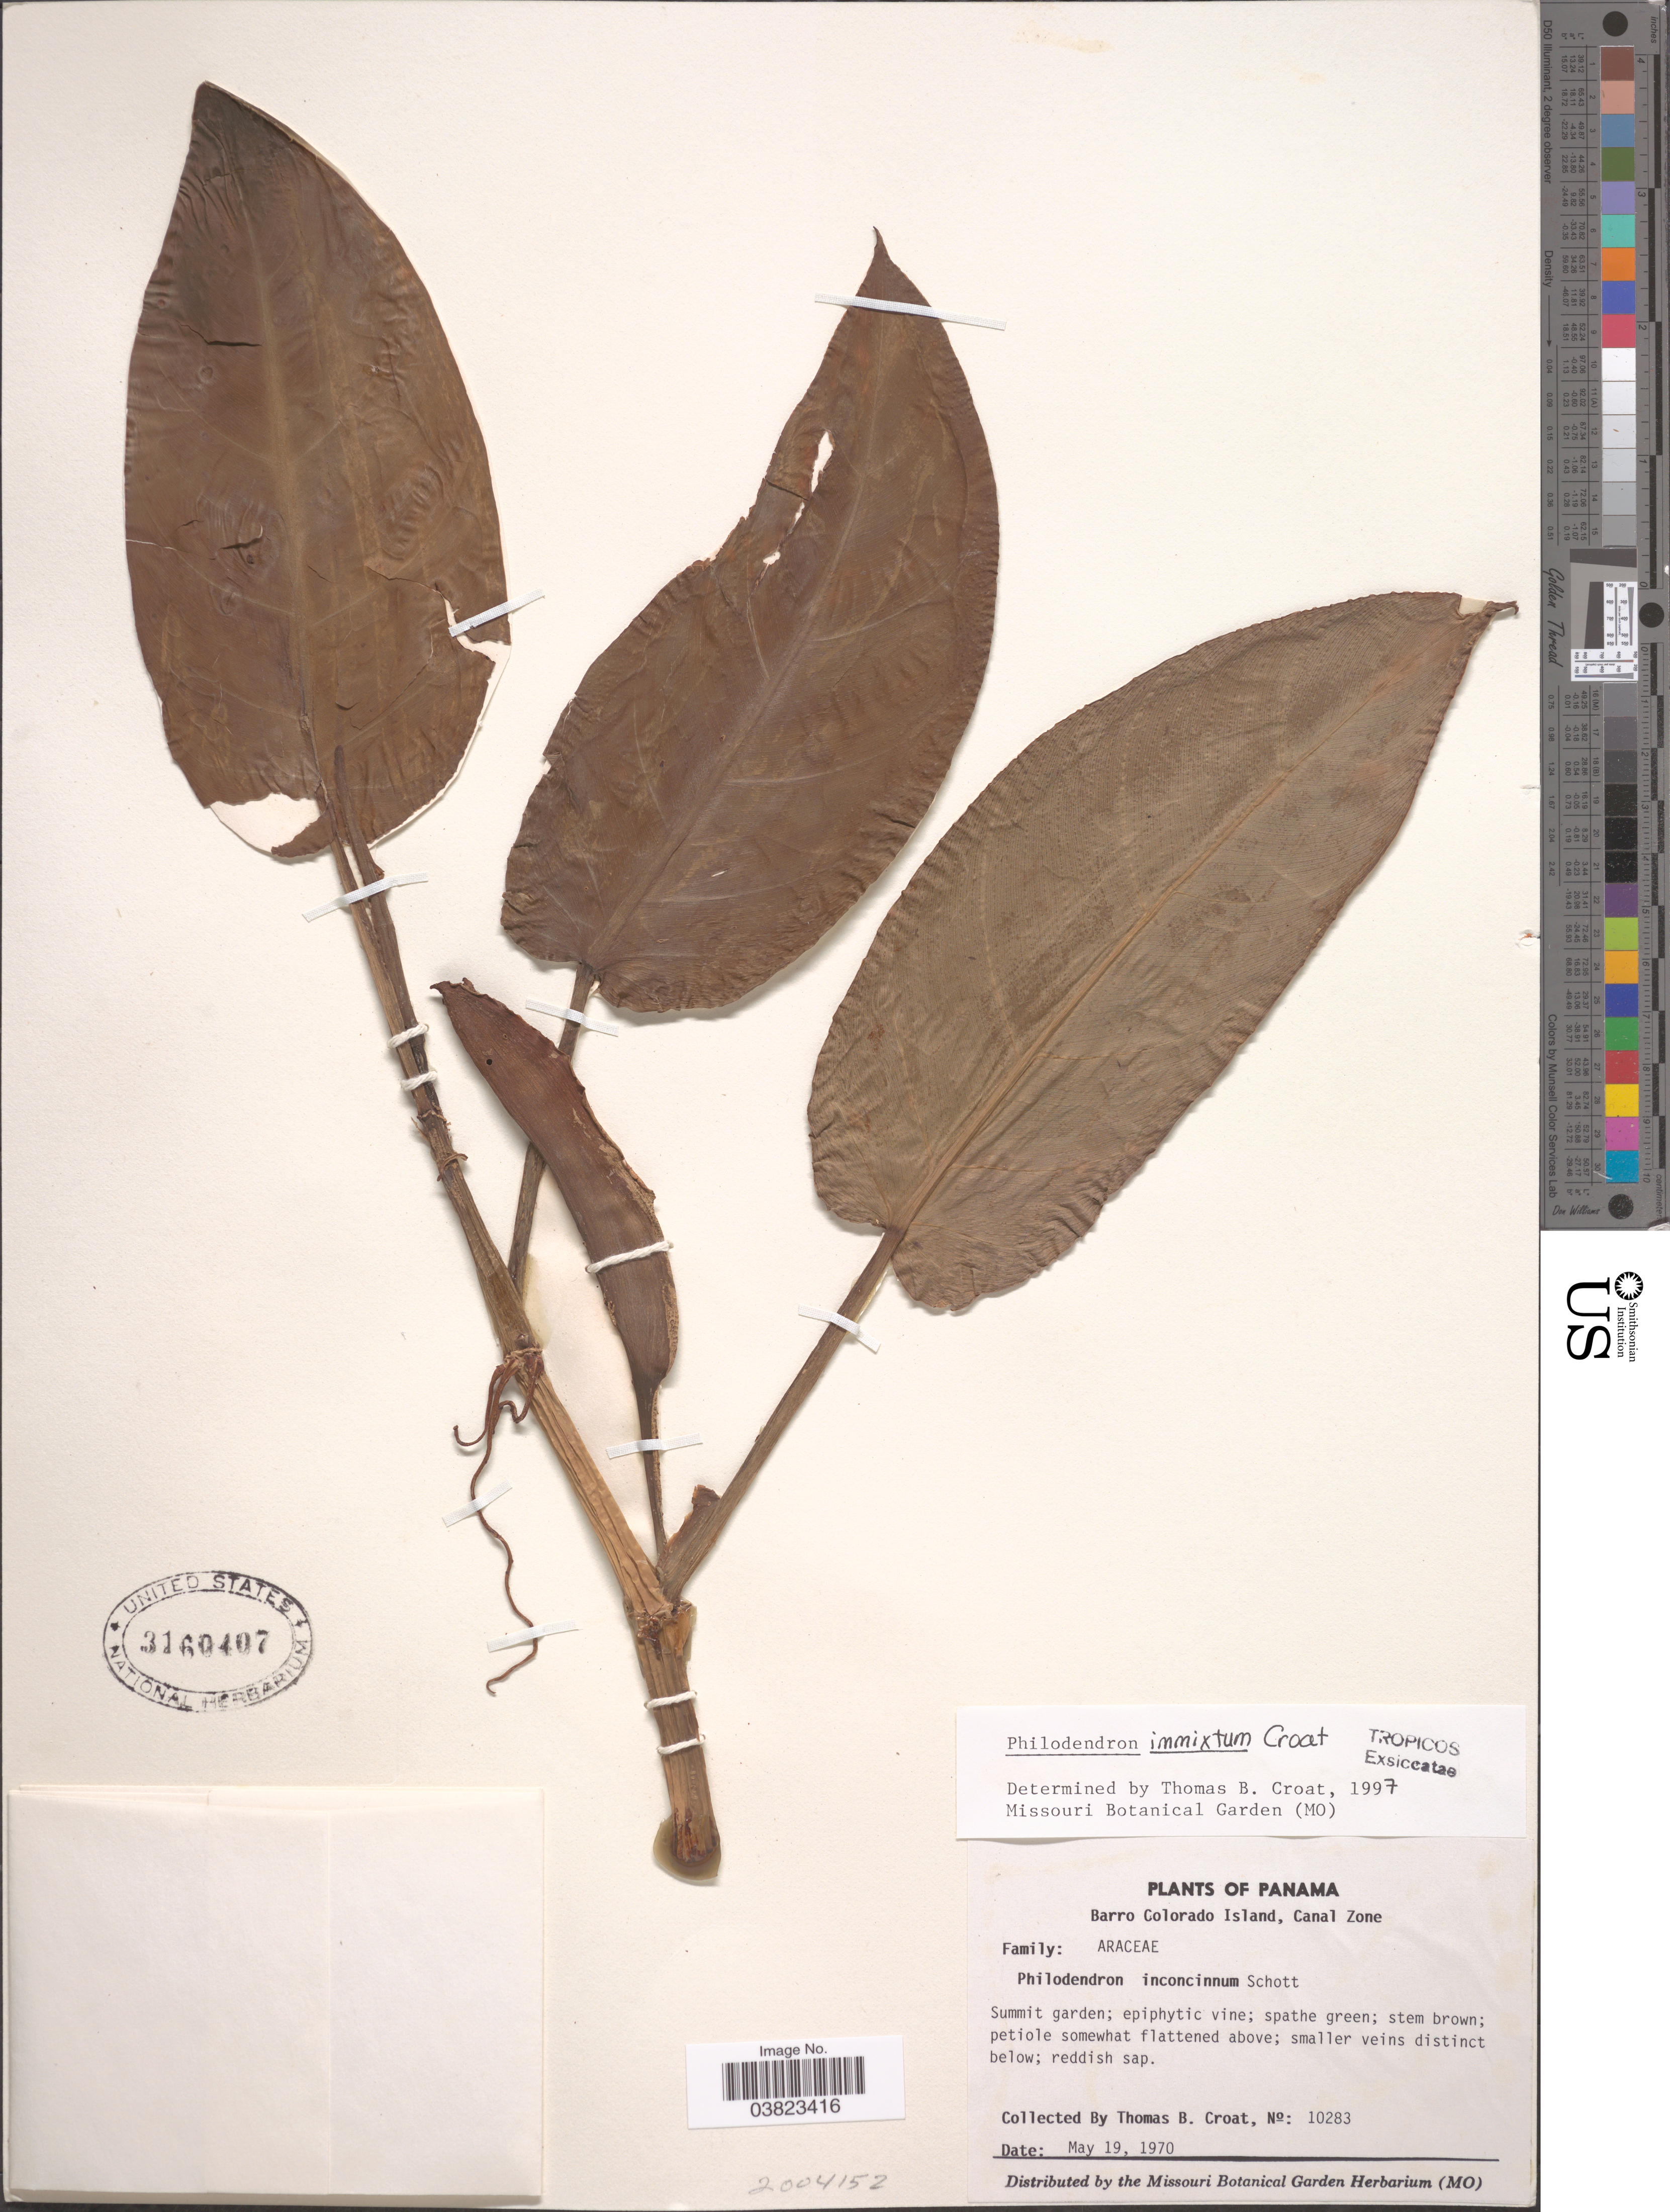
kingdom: Plantae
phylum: Tracheophyta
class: Liliopsida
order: Alismatales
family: Araceae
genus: Philodendron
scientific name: Philodendron immixtum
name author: Croat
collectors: T. B. Croat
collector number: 10283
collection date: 1970-05-19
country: Panama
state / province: Panamá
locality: Barro Colorado Island, Canal Zone. Summit garden.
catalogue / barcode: US 3160407